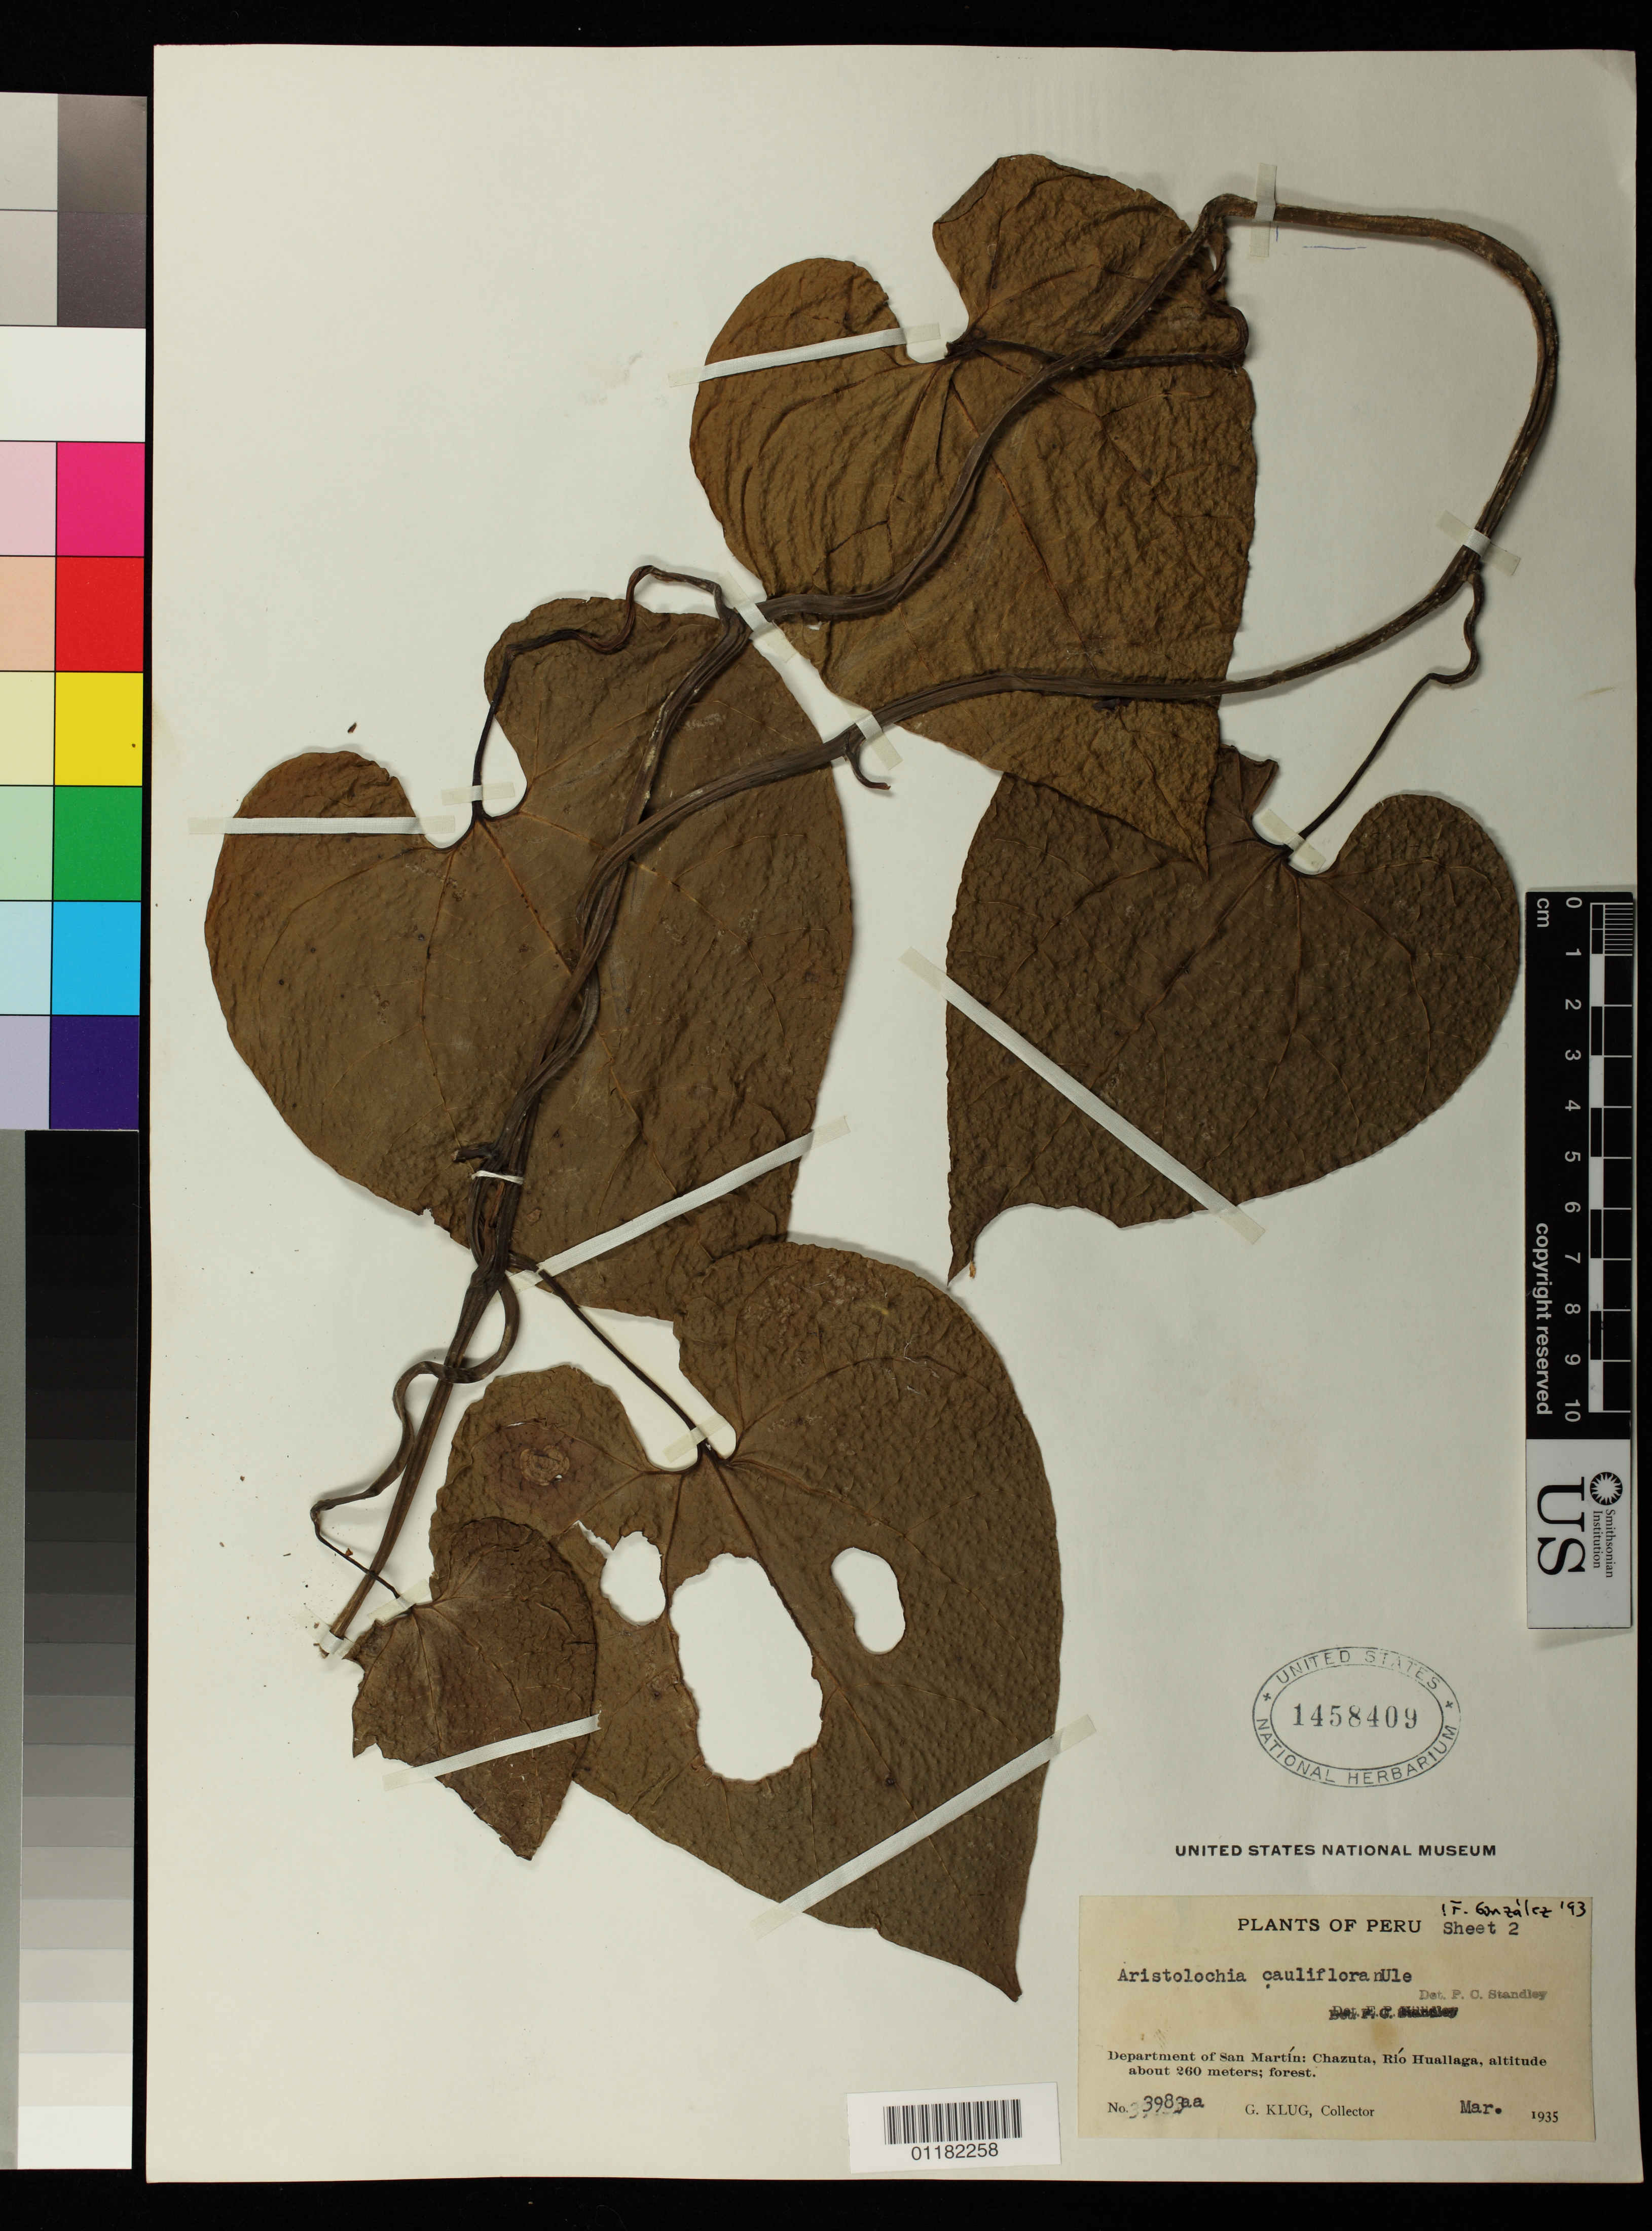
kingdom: Plantae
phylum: Tracheophyta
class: Magnoliopsida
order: Piperales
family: Aristolochiaceae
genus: Aristolochia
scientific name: Aristolochia cauliflora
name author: Ule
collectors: G. Klug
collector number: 3983a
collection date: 1935-03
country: Peru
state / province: San Martín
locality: Department of San Martin; Chazuta, Rio Huallaga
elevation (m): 260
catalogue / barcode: US 1458409